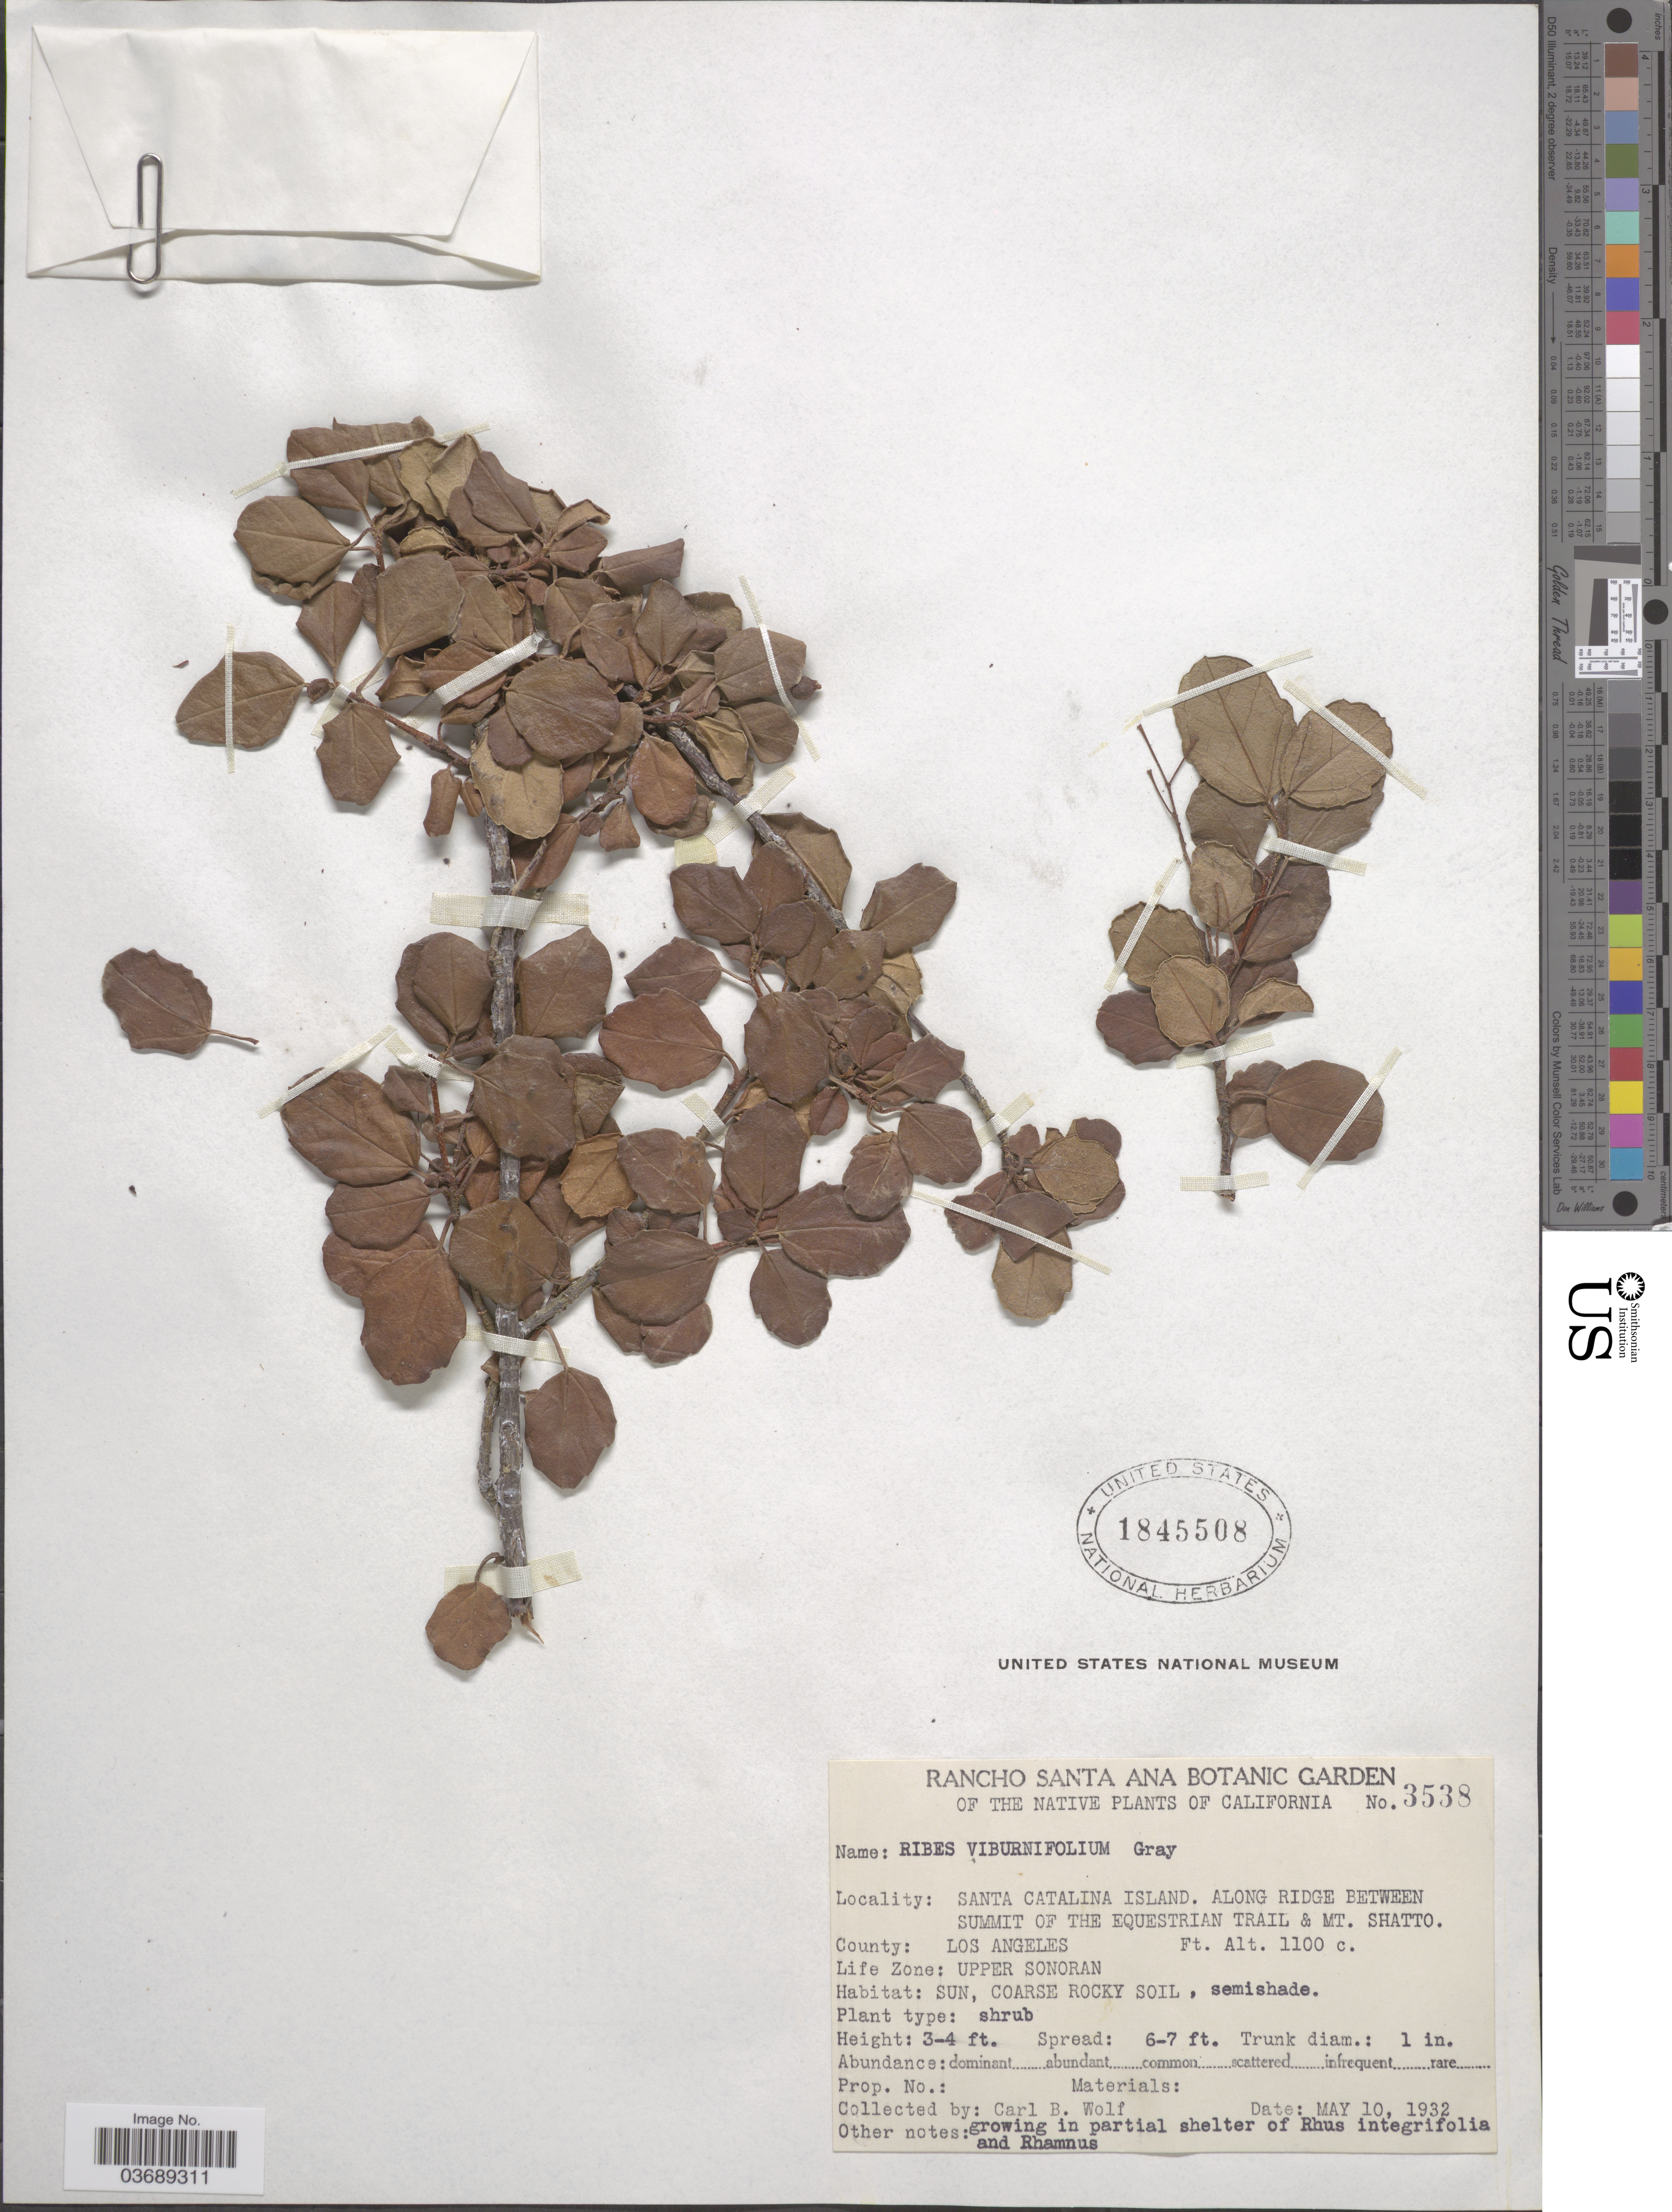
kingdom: Plantae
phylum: Tracheophyta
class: Magnoliopsida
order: Saxifragales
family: Grossulariaceae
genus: Ribes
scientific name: Ribes viburnifolium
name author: A. Gray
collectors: C. B. Wolf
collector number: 3538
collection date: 1932-05-10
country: United States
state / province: California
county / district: Los Angeles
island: Santa Catalina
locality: Santa Catalina Island. Along Ridge between Summit of the Equestrian Trail & Mt. Shatto. County Los Angeles.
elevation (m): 335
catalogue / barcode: US 1845508